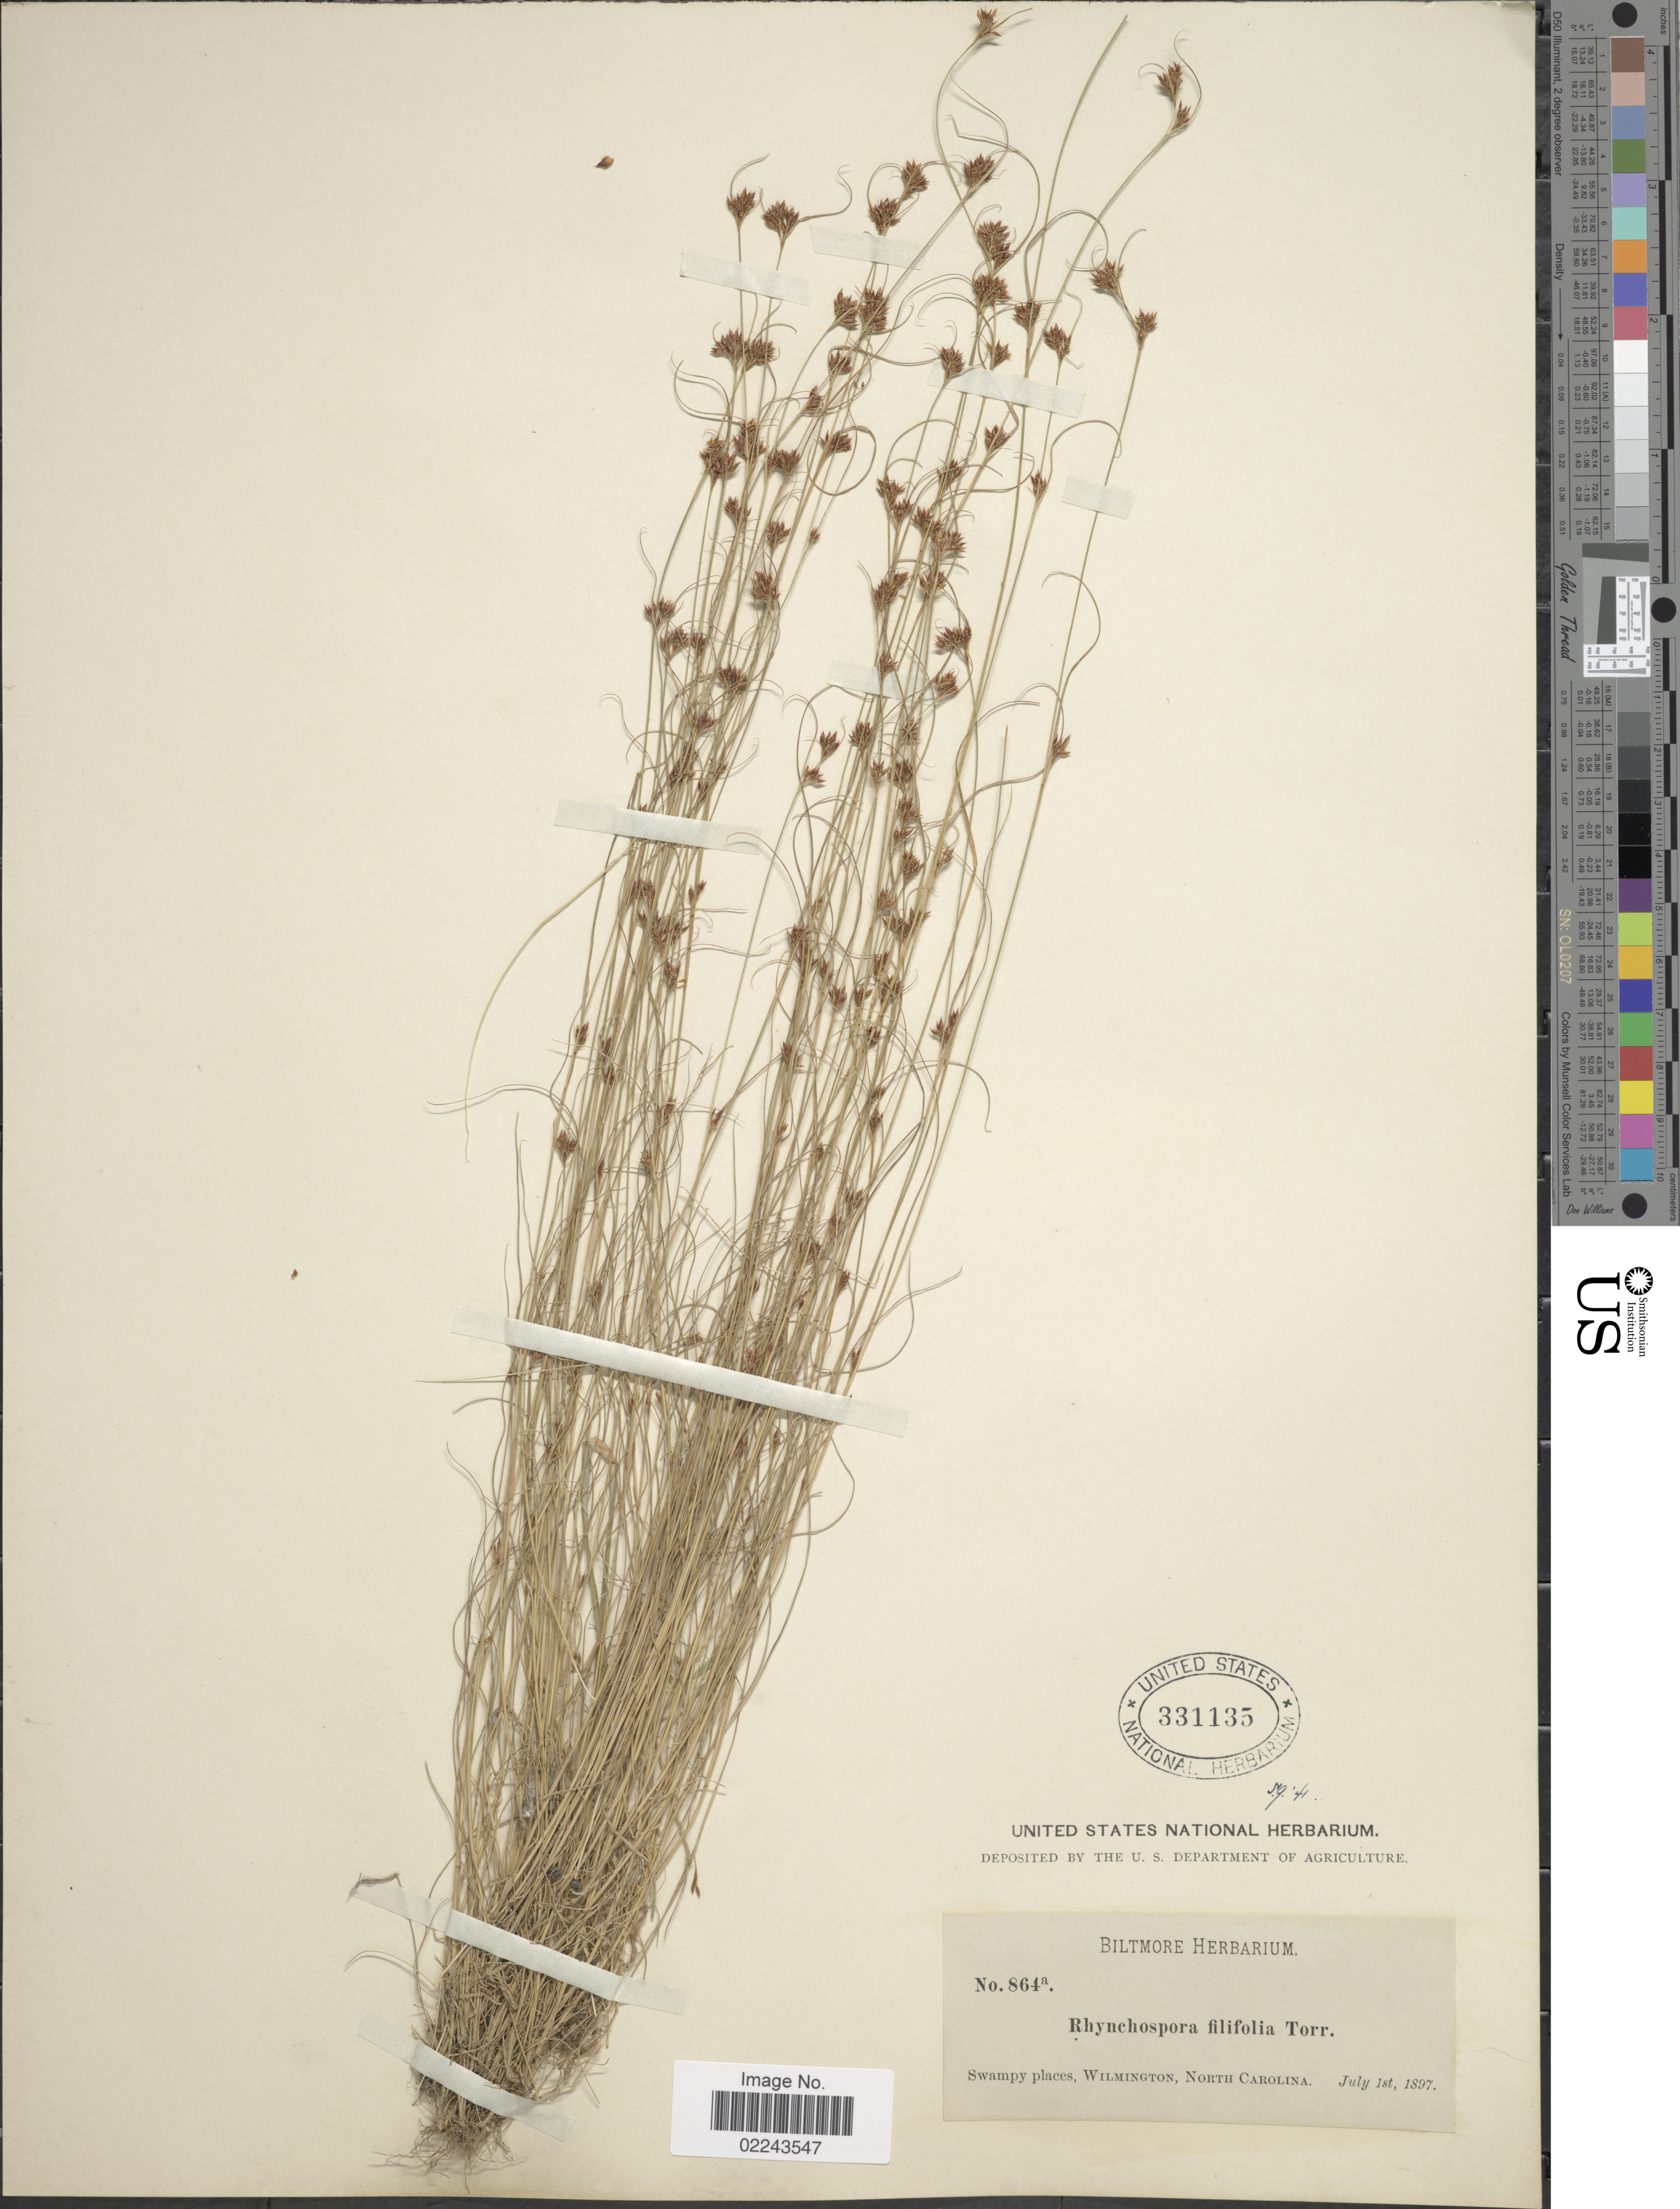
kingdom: Plantae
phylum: Tracheophyta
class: Liliopsida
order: Poales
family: Cyperaceae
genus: Rhynchospora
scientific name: Rhynchospora filifolia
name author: A. Gray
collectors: ex herb. Biltmore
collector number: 864a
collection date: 1897-07-01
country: United States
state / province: North Carolina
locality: Wilmington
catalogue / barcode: US 331135